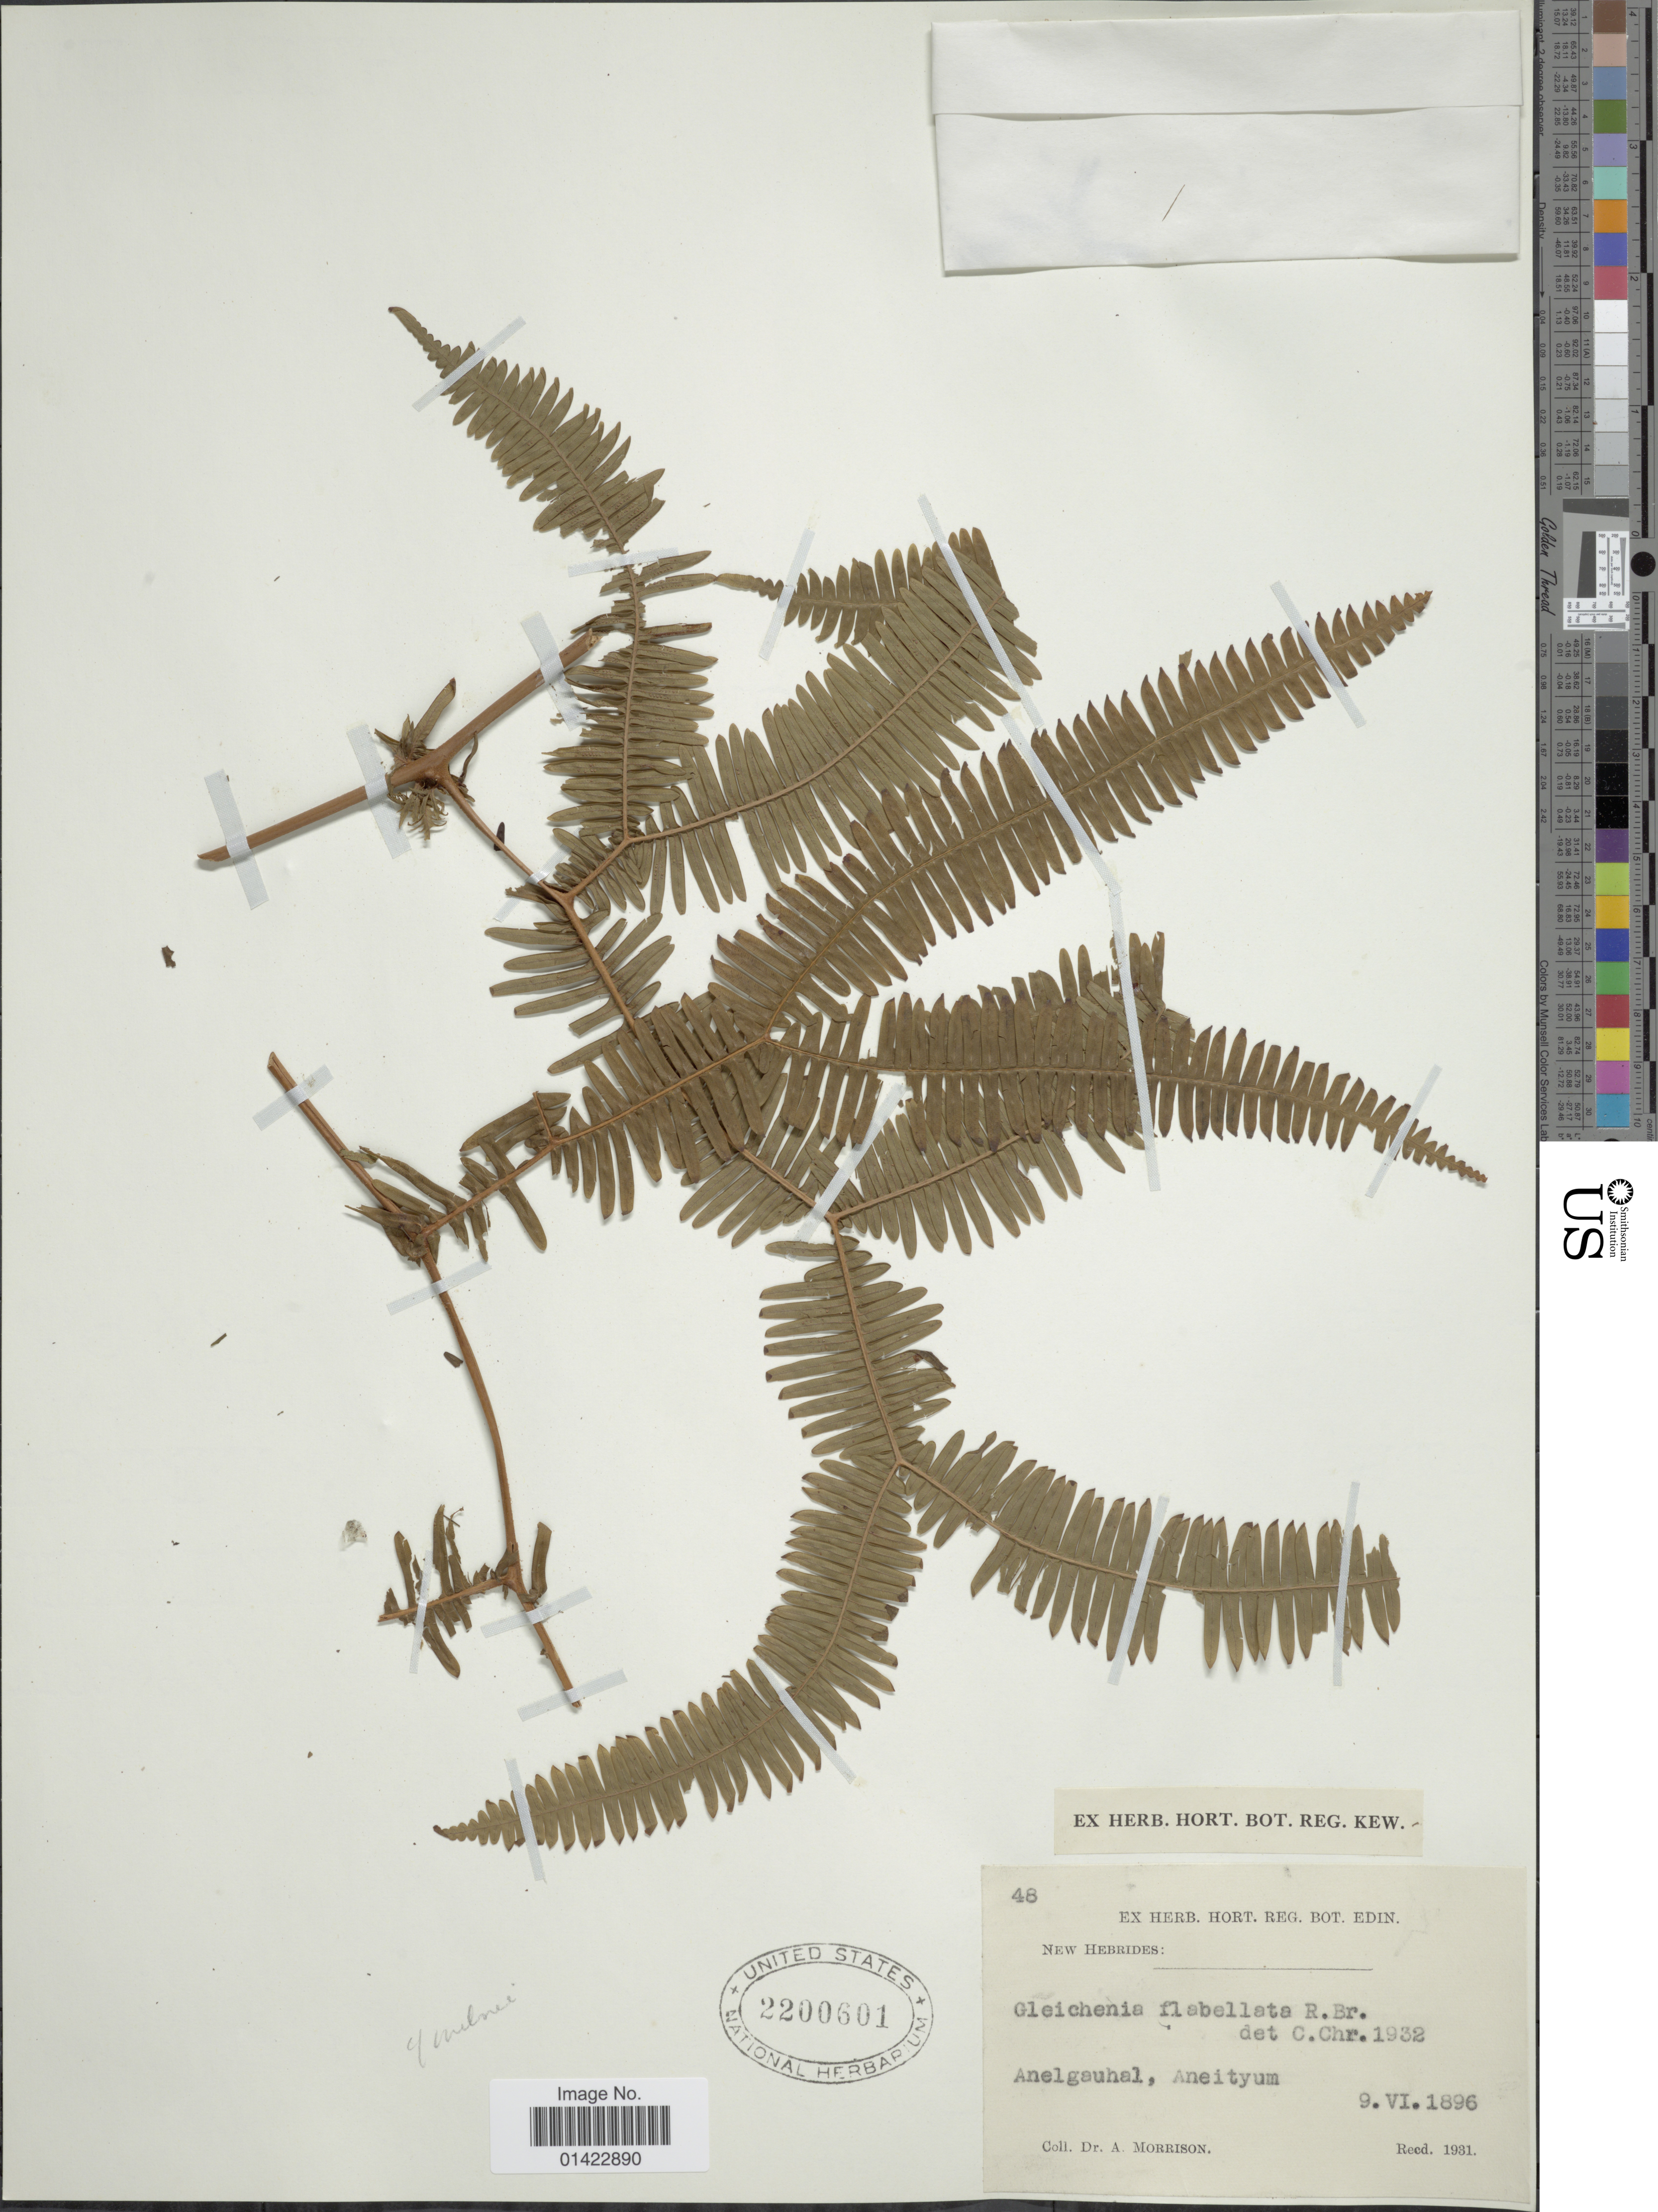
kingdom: Plantae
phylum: Tracheophyta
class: Polypodiopsida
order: Gleicheniales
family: Gleicheniaceae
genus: Sticherus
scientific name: Sticherus milnei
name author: (Baker) Ching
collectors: A. Morrison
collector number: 48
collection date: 1896-06-09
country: Vanuatu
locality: New Hebrides. Anelgauhal, Aneityum.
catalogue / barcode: US 2200601